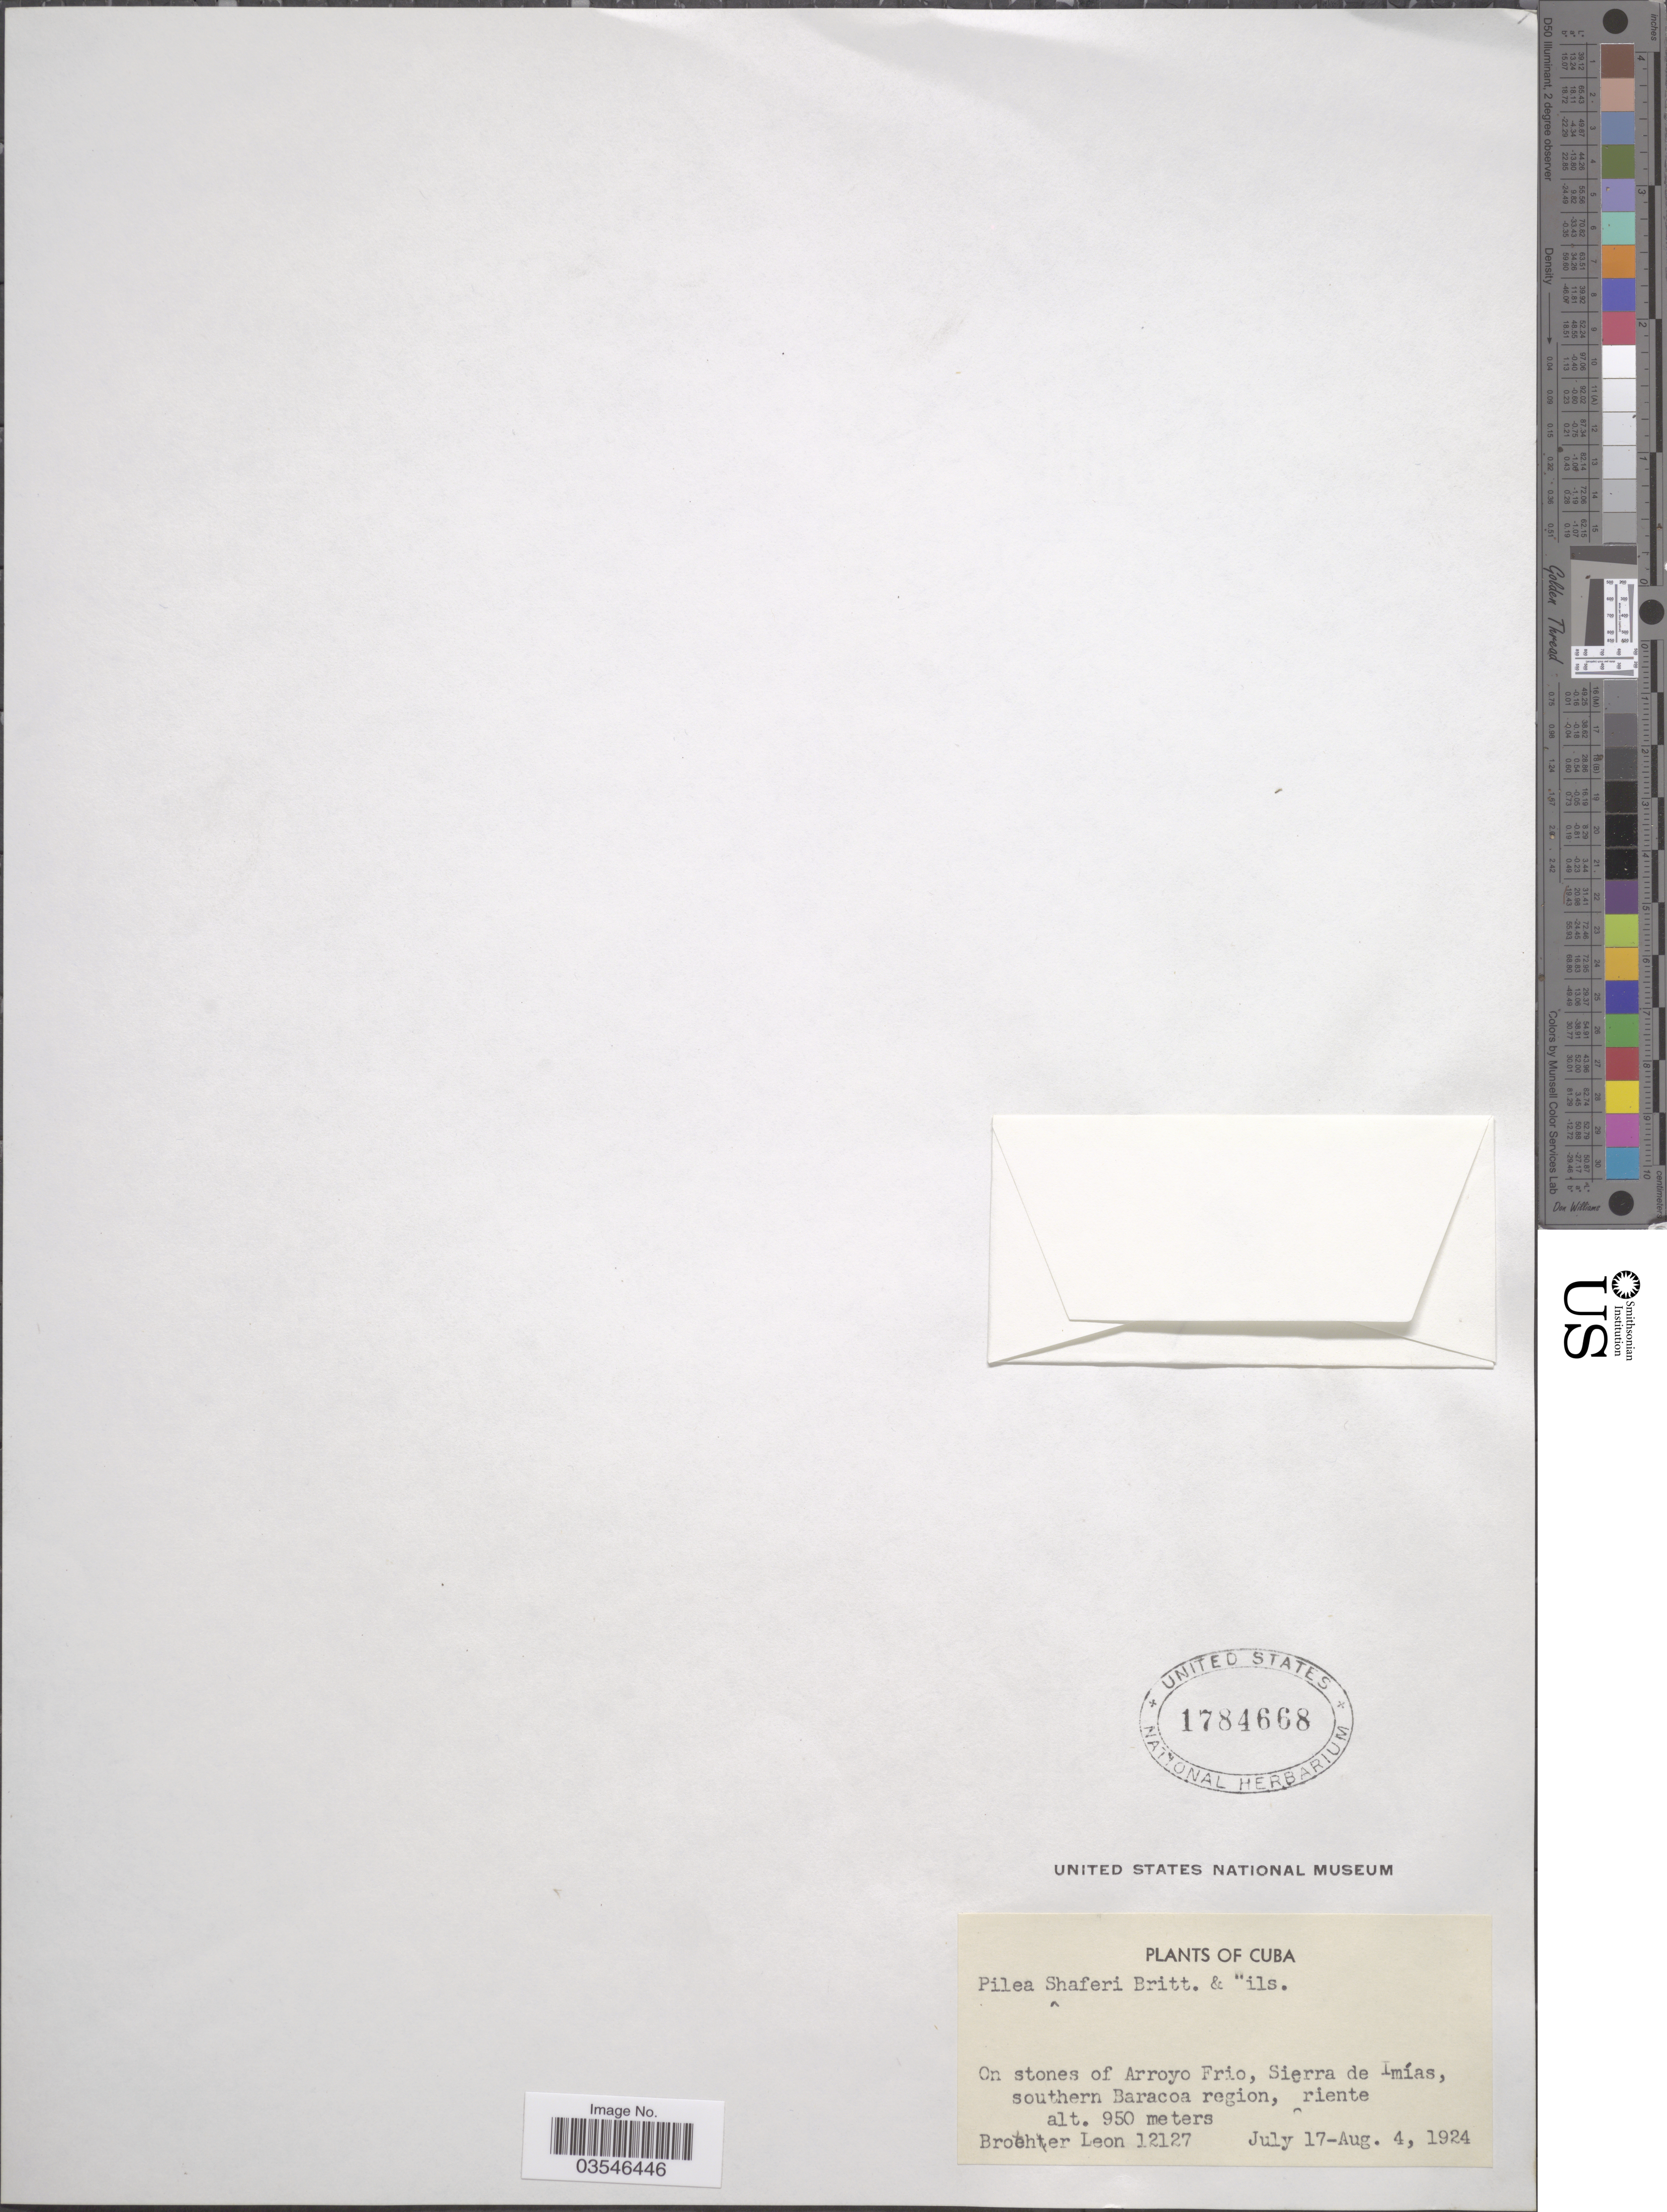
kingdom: Plantae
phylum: Tracheophyta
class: Magnoliopsida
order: Rosales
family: Urticaceae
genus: Pilea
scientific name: Pilea shaferi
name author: Britton & P. Wilson ex León & Alain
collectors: Bro. León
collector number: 12127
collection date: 1924-07-17/1924-08-04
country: Cuba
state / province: Oriente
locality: On stones of Arroyo Frio, Sierra de Imías, southern Baracoa region.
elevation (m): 950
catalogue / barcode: US 1784668